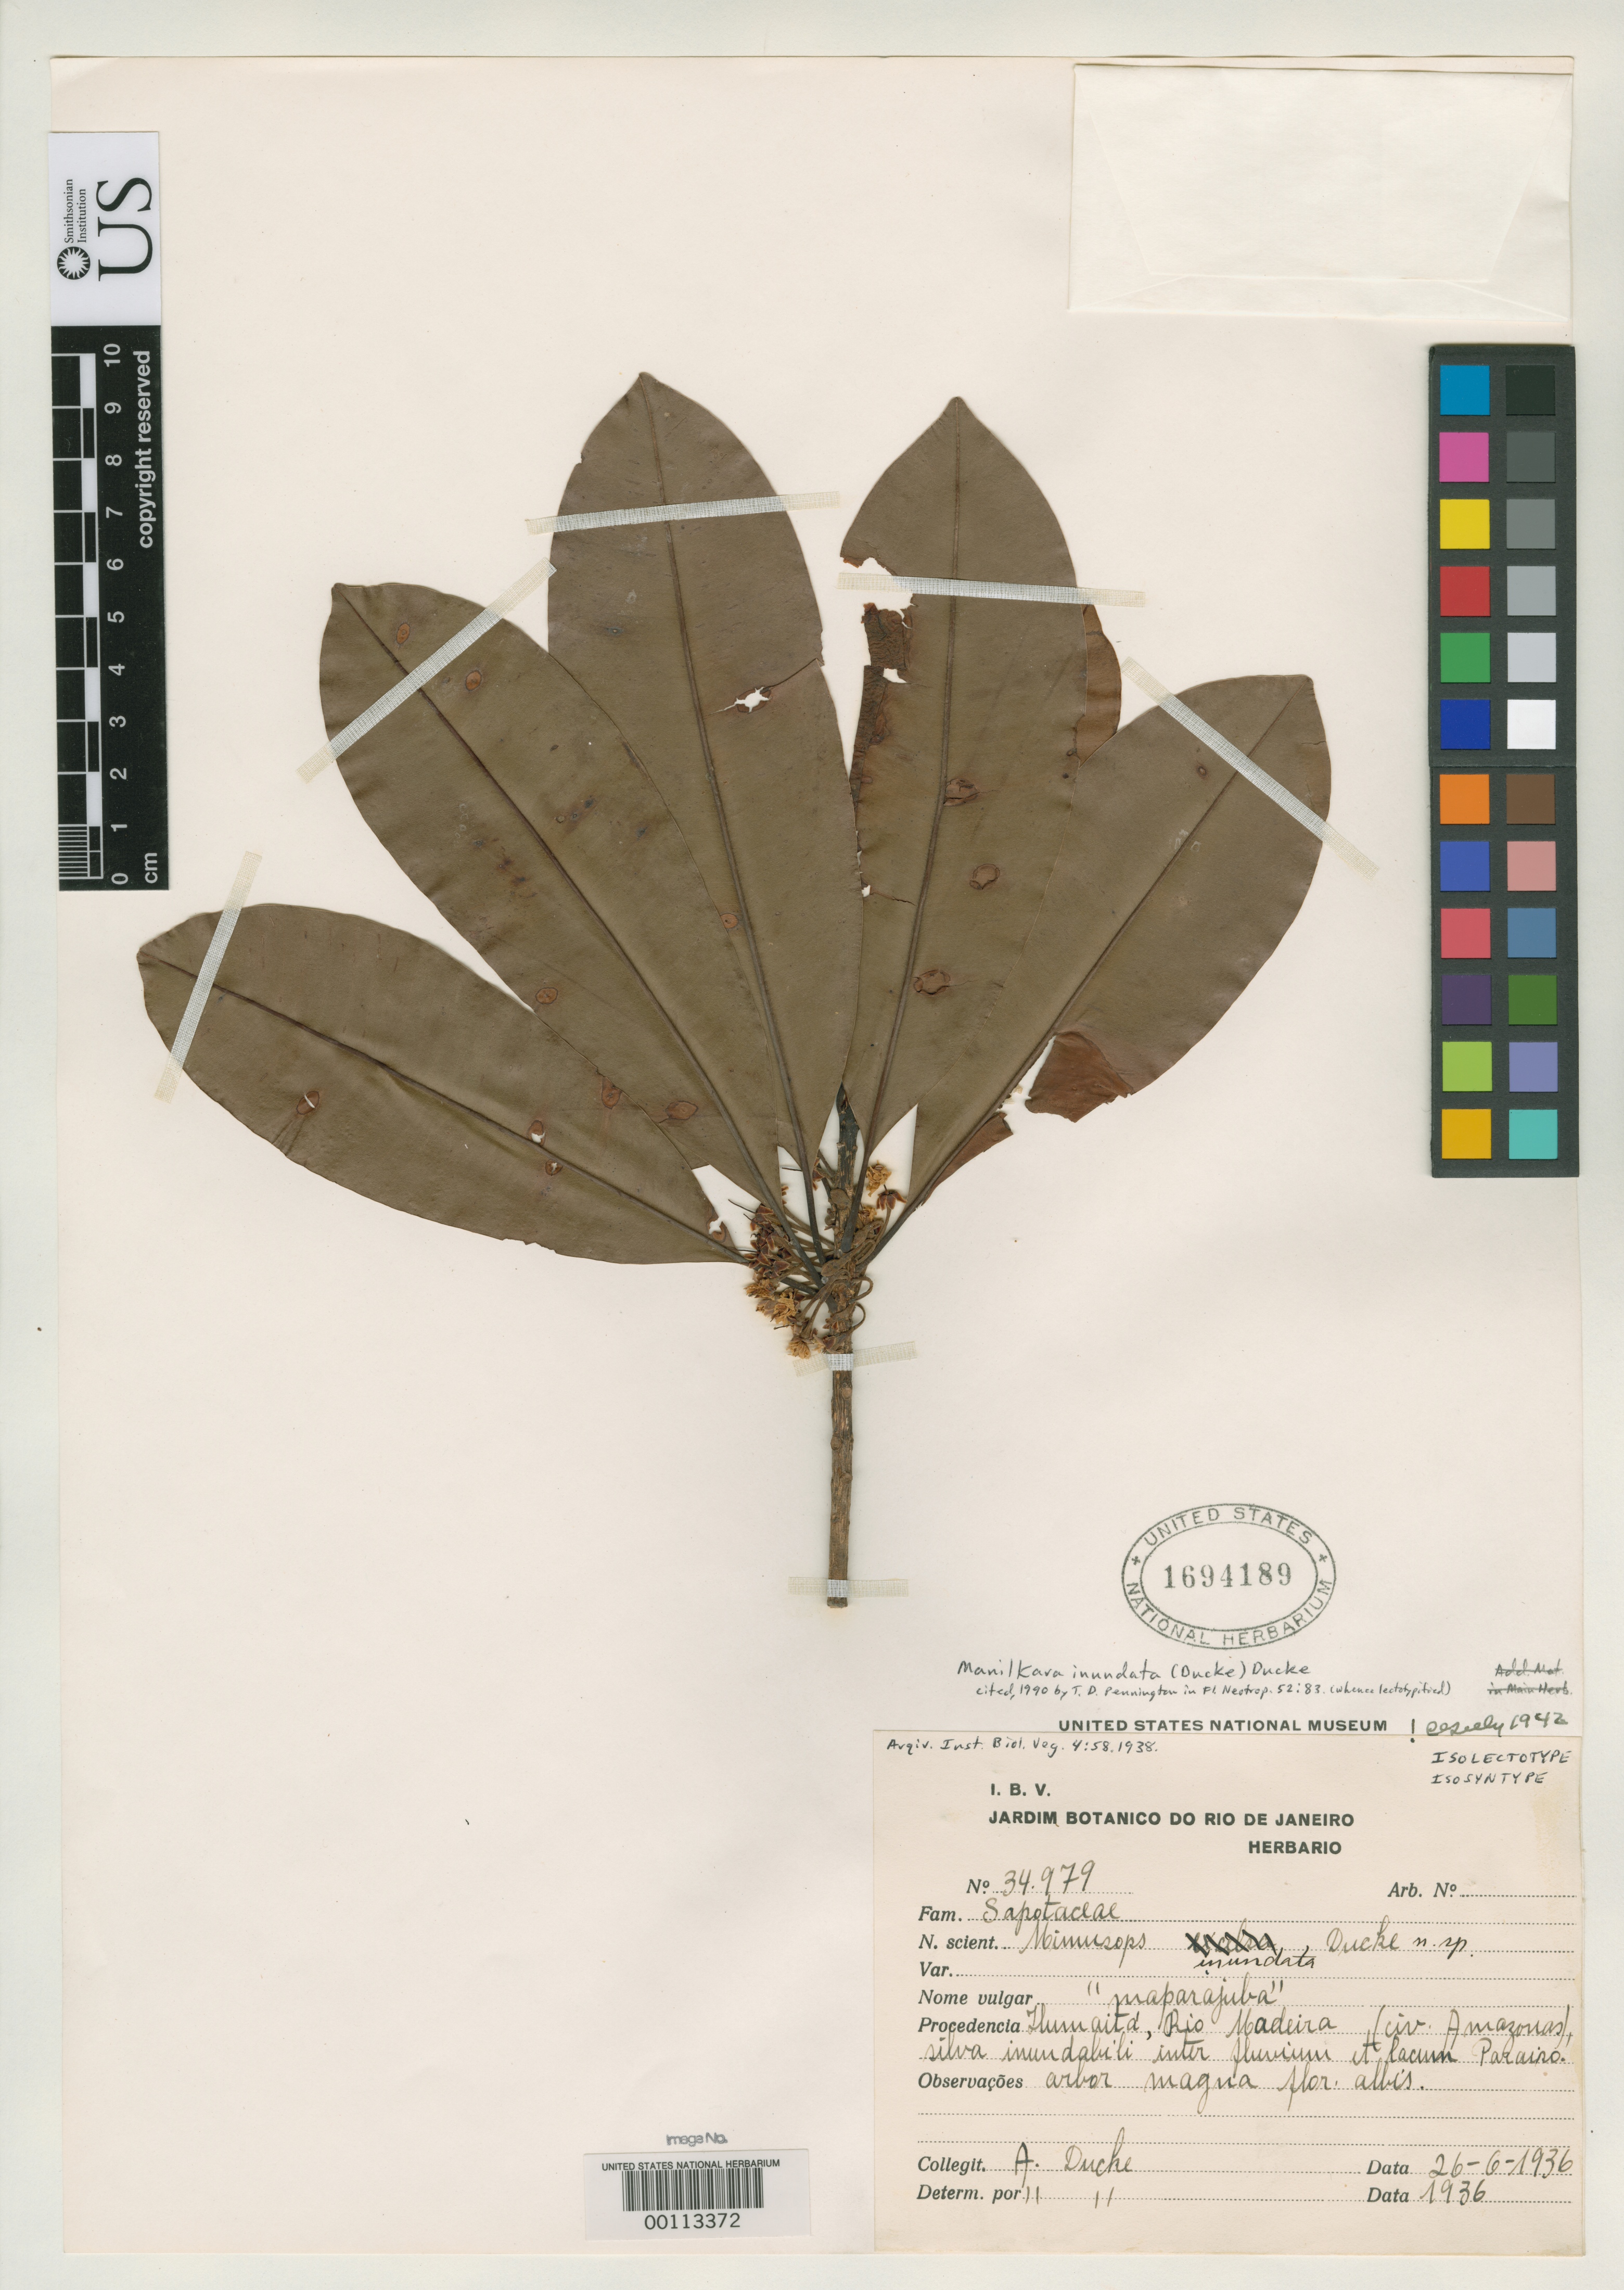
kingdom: Plantae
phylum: Tracheophyta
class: Magnoliopsida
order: Ericales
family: Sapotaceae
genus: Mimusops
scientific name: Mimusops inundata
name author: Ducke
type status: Isolectotype; Isosyntype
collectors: A. Ducke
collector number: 34979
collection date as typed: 26 Jun 1936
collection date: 1936-06-26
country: Brazil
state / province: Amazonas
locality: Rio Madeira, near Lake Paraiso.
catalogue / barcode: US 1694189